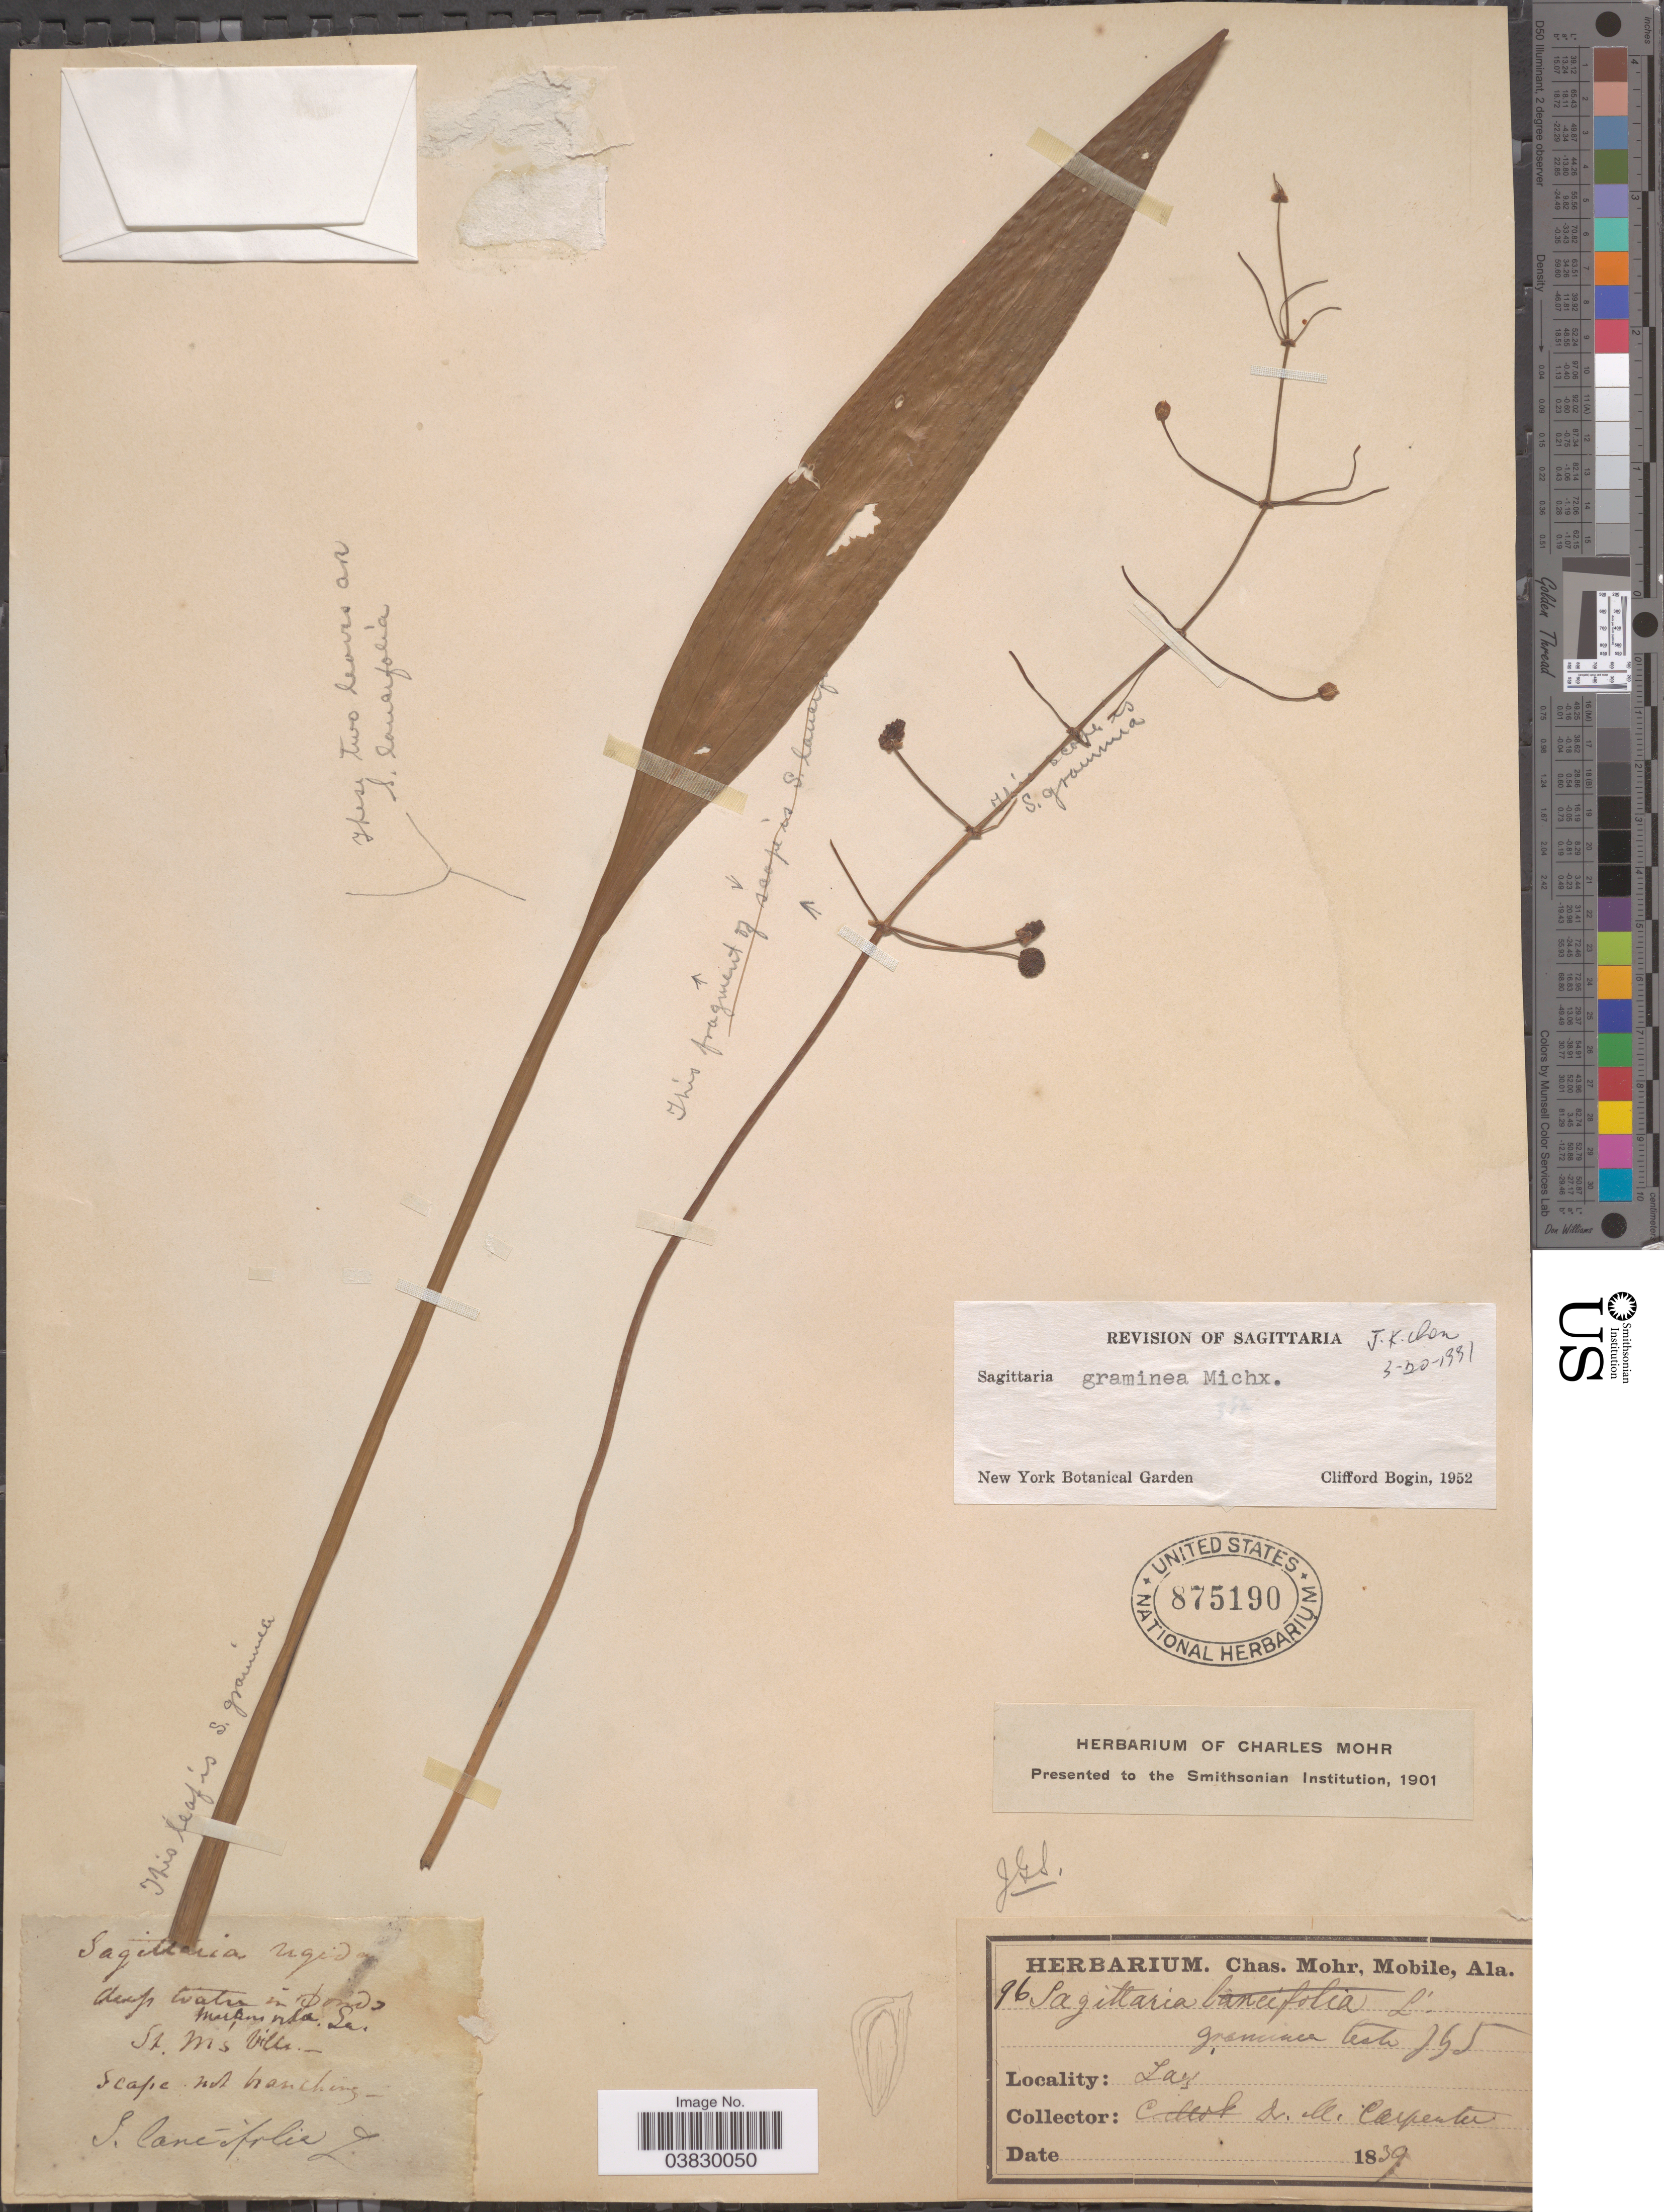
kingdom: Plantae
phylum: Tracheophyta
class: Liliopsida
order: Alismatales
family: Alismataceae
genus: Sagittaria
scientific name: Sagittaria graminea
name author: Michx.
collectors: D. Carpenter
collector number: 96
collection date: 1839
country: United States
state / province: Louisiana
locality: St. M's Ville.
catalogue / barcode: US 875190